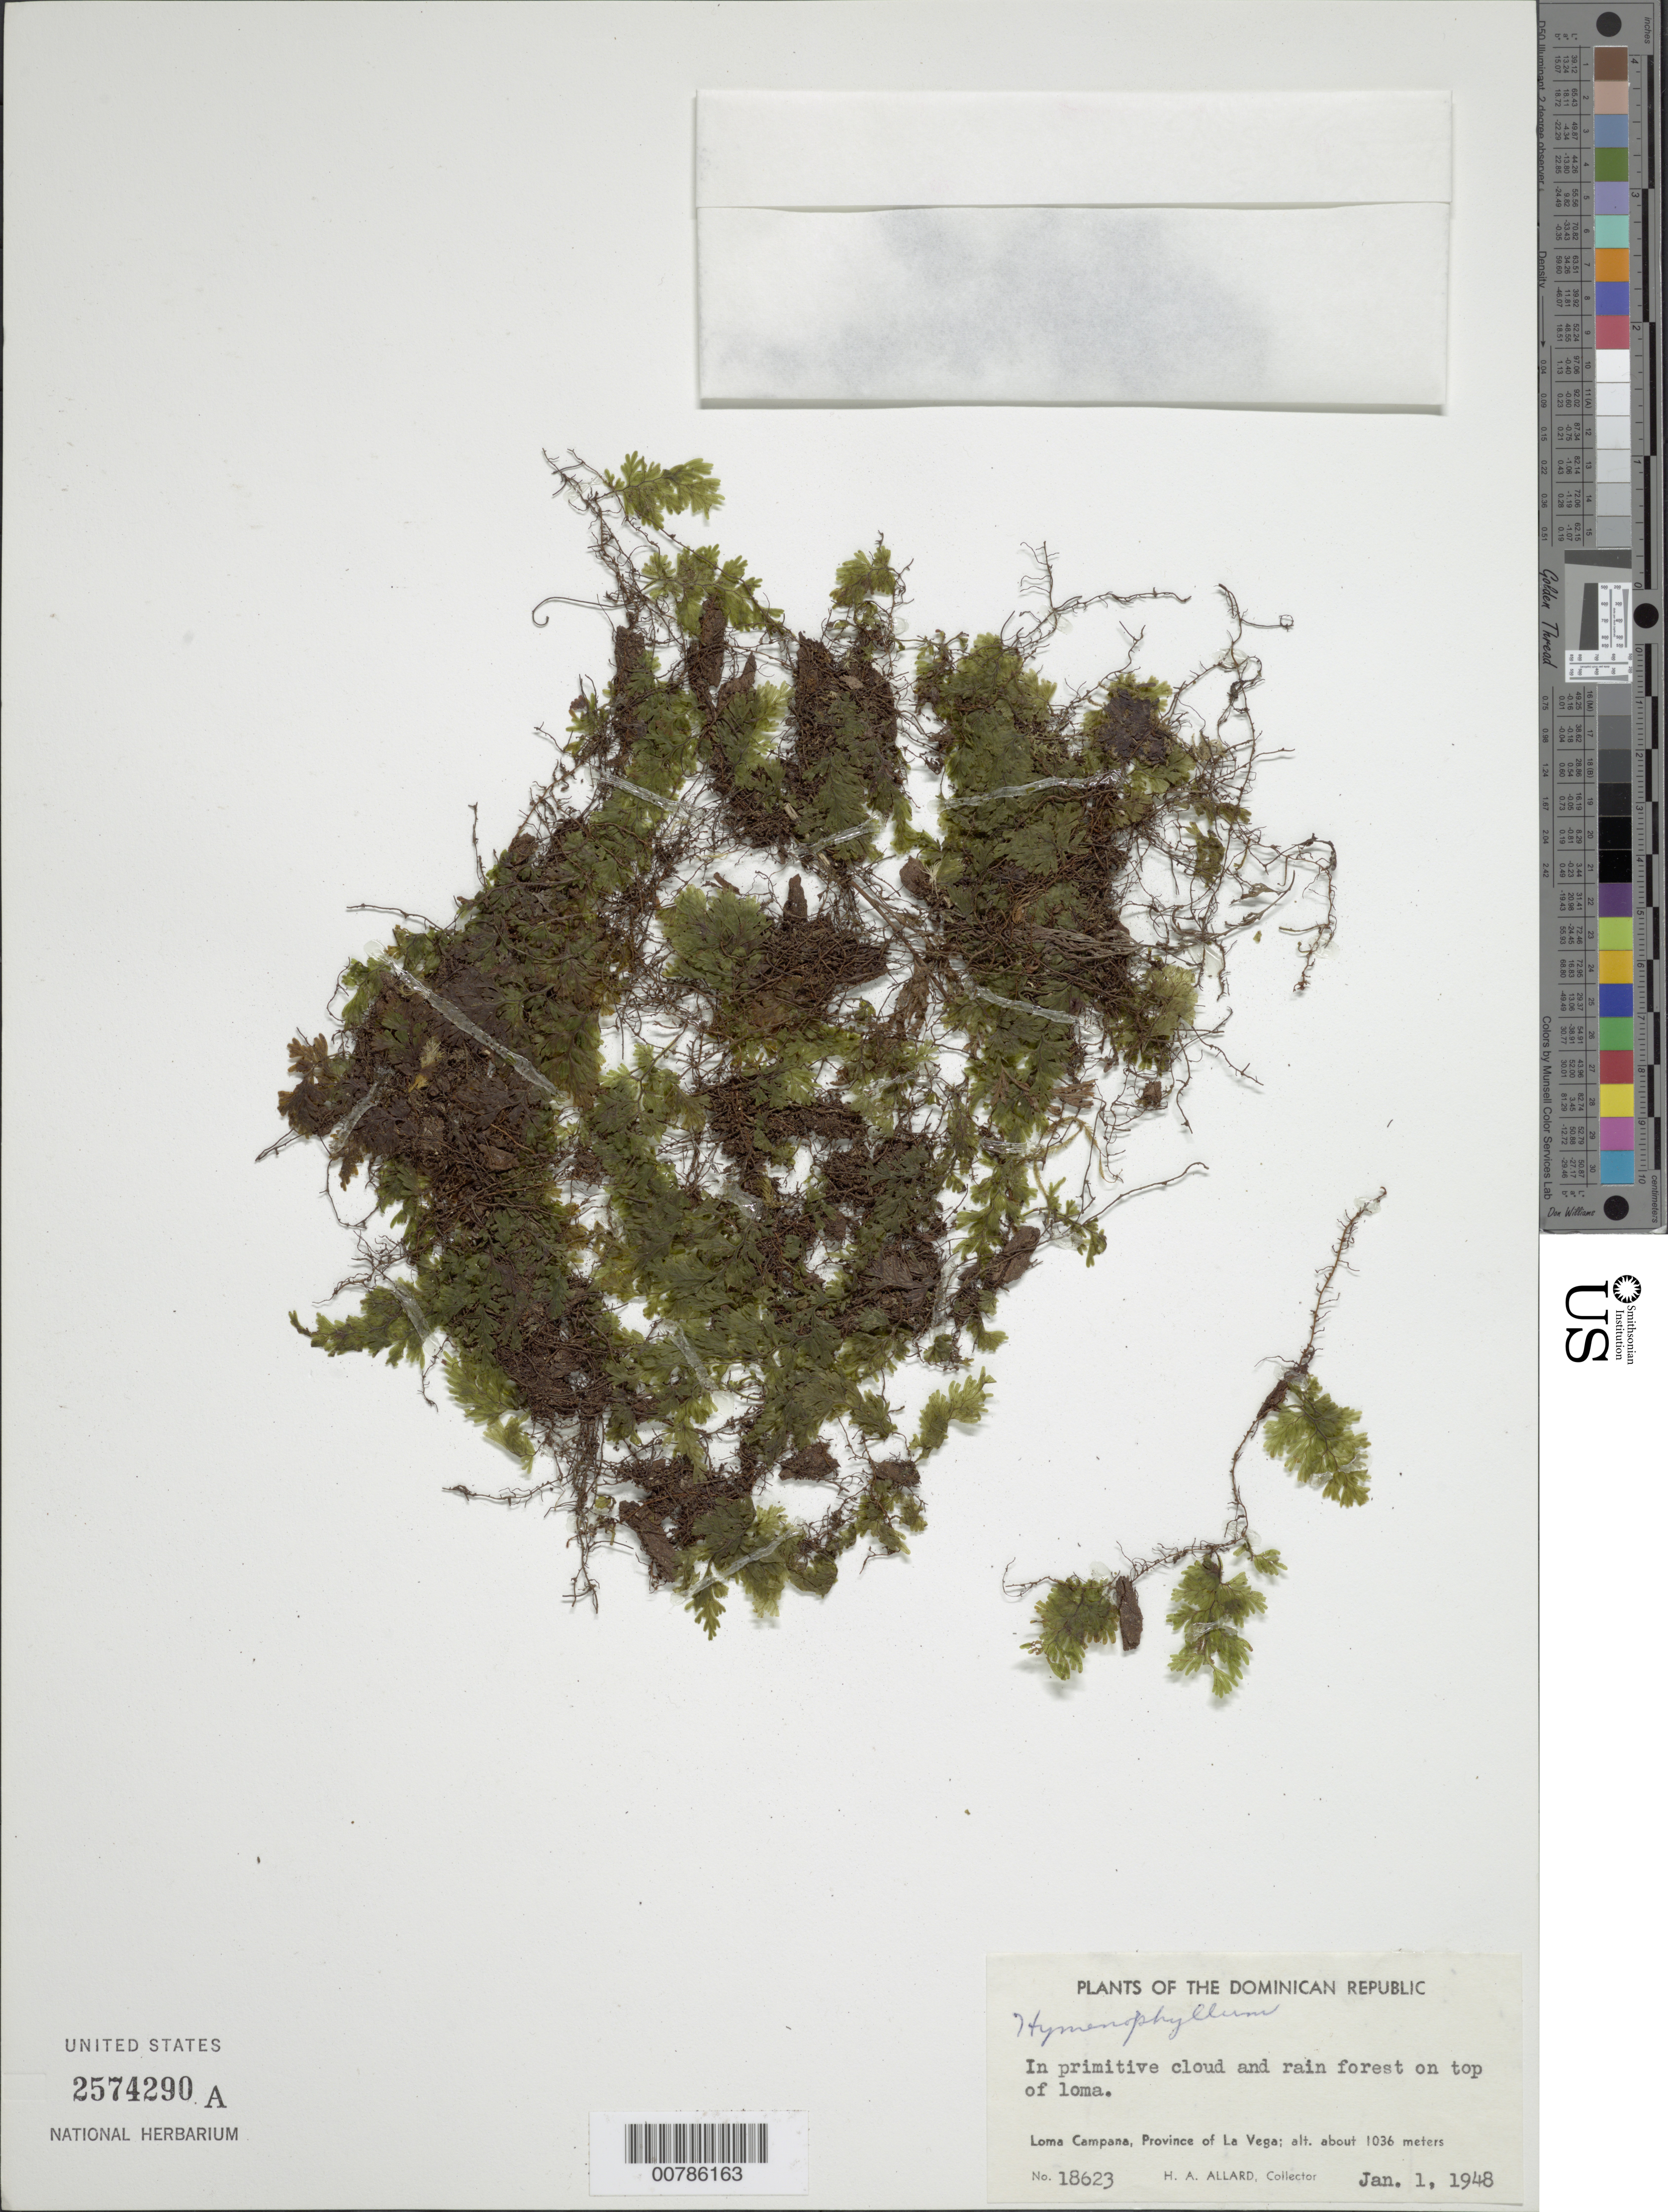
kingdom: Plantae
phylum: Tracheophyta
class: Polypodiopsida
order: Hymenophyllales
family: Hymenophyllaceae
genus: Hymenophyllum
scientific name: Hymenophyllum sp.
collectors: H. A. Allard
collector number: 18623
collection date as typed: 01 Jan 1948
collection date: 1948-01-01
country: Dominican Republic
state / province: La Vega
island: Hispaniola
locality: Loma Campana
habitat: In primitive cloud and rain forest on top of loma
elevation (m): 1036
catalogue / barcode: US 2574290A